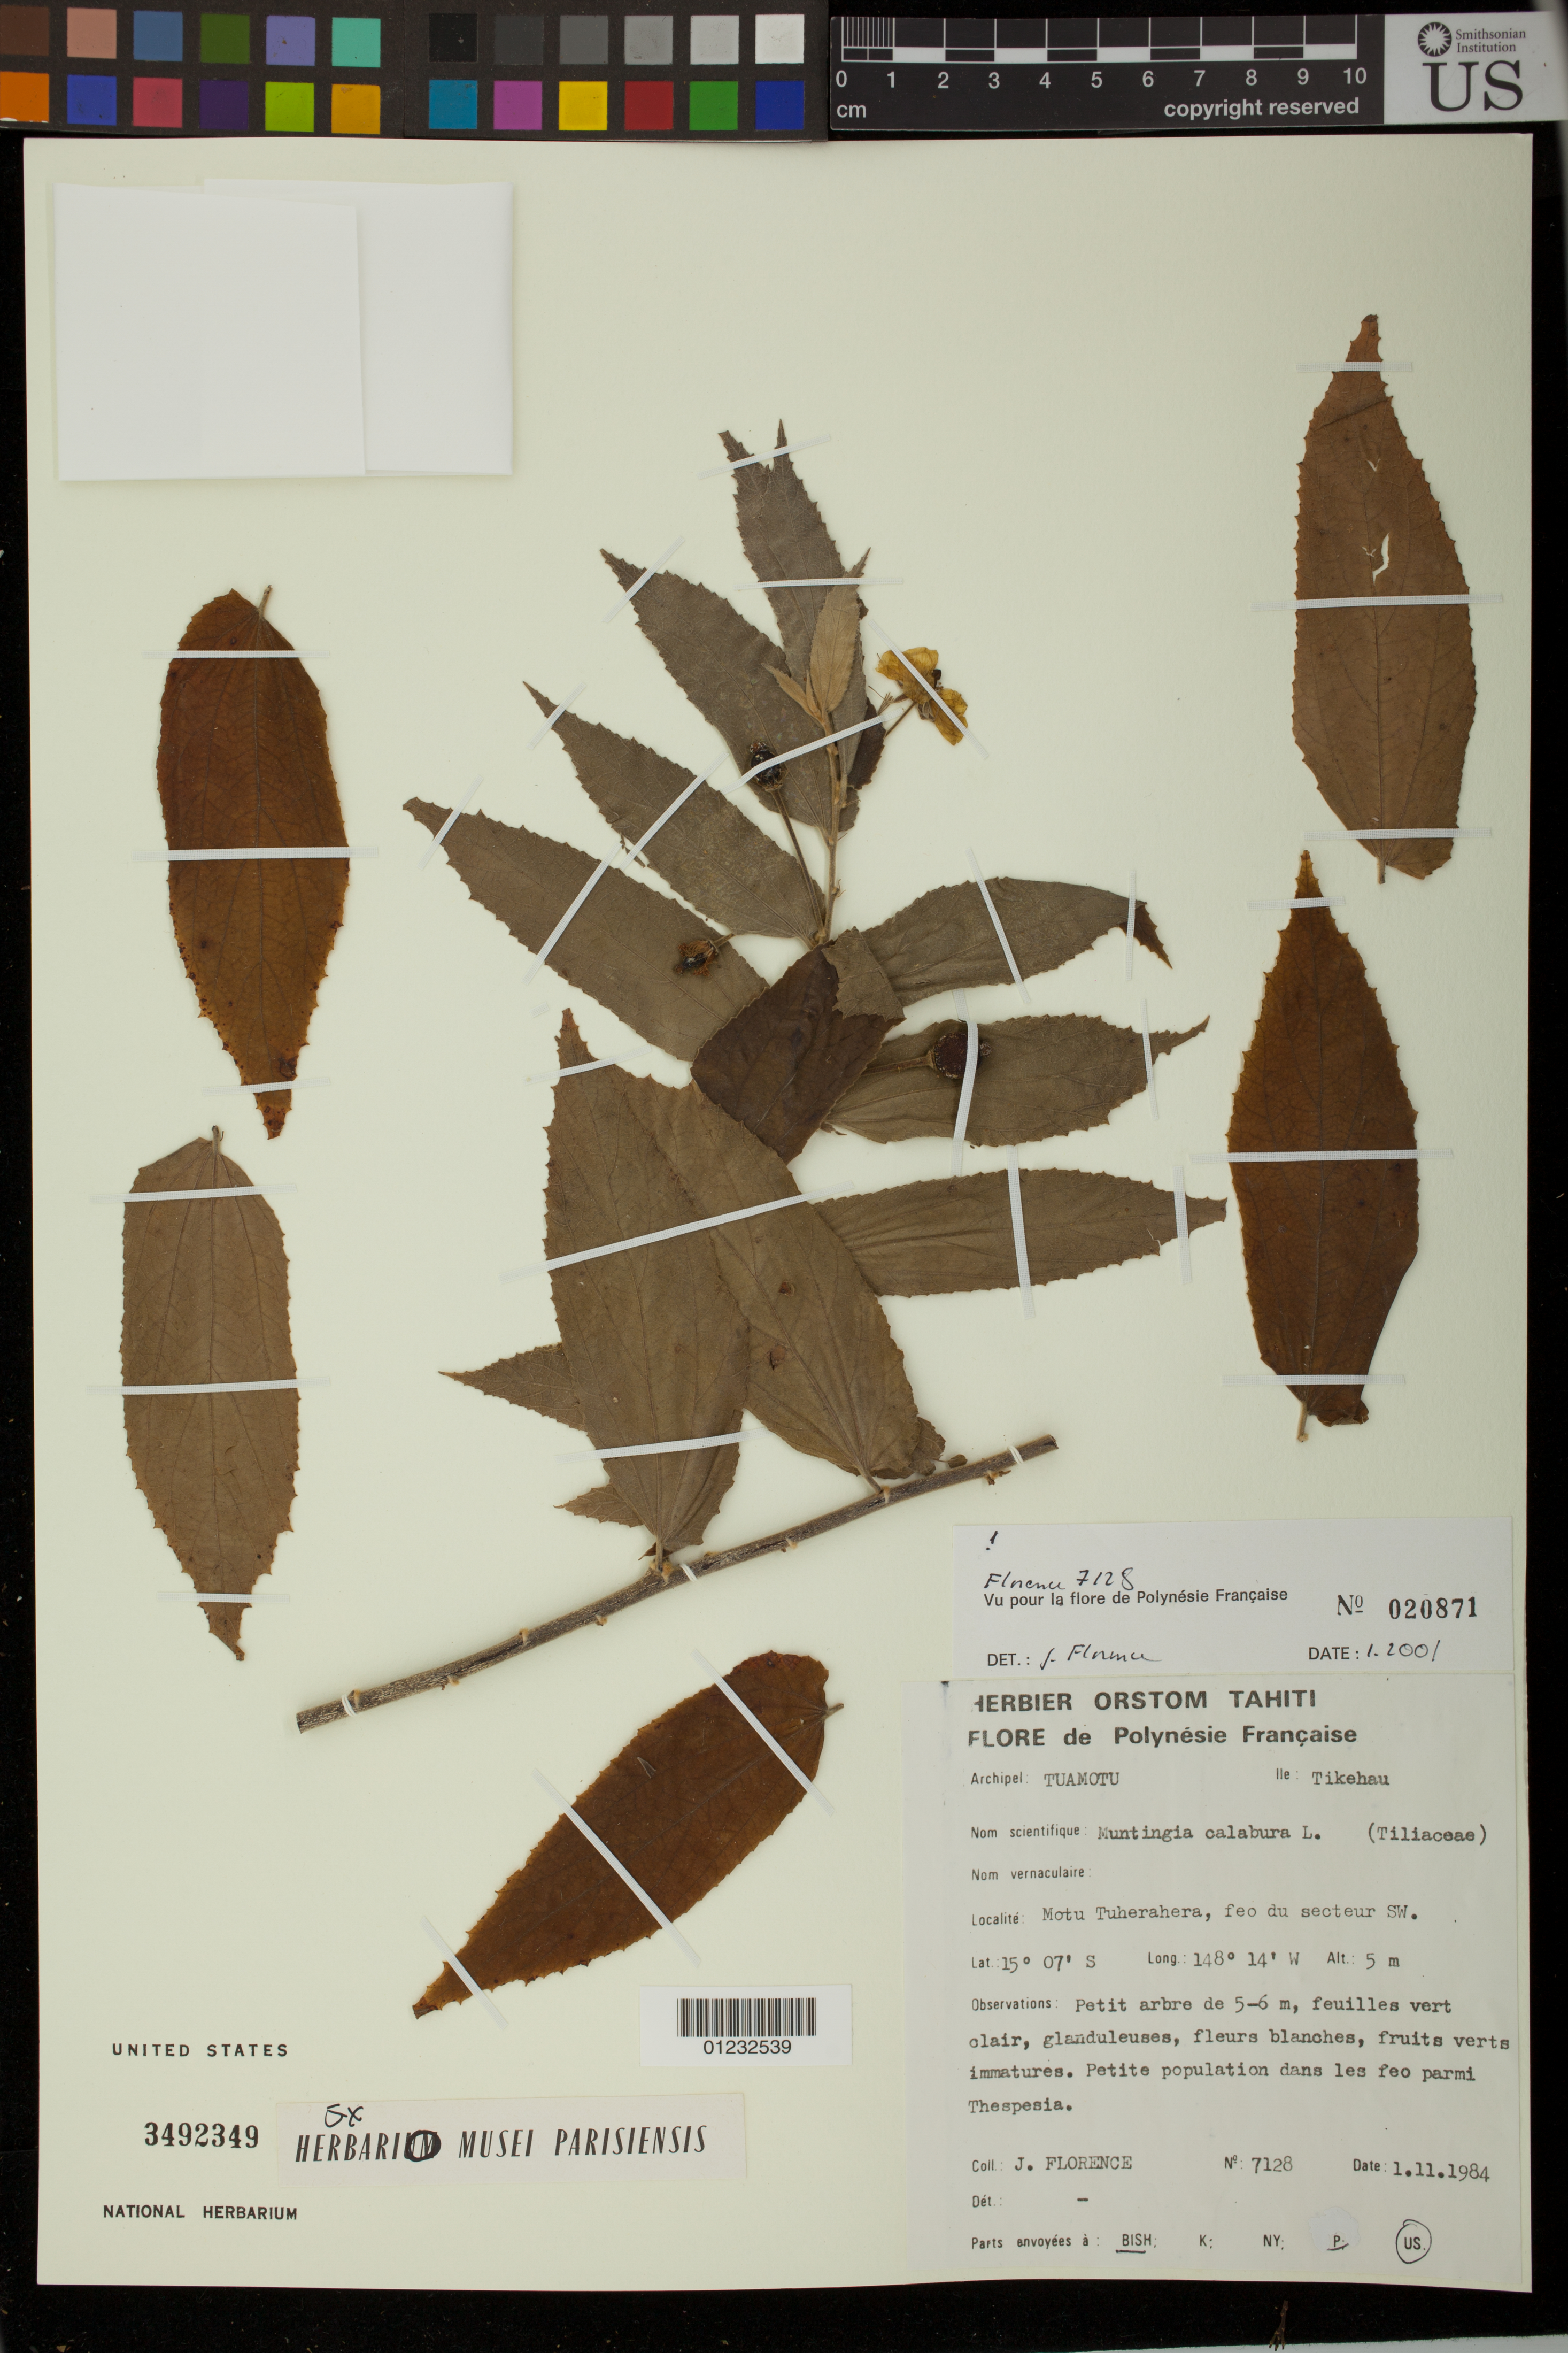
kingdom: Plantae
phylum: Tracheophyta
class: Magnoliopsida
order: Malvales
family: Muntingiaceae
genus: Muntingia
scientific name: Muntingia calabura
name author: L.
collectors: J. Florence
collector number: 7128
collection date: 1984-11-01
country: French Polynesia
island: Tikehau Atoll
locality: Motu Tuherahera, feo du secteur SW.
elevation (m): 5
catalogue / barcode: US 3492349